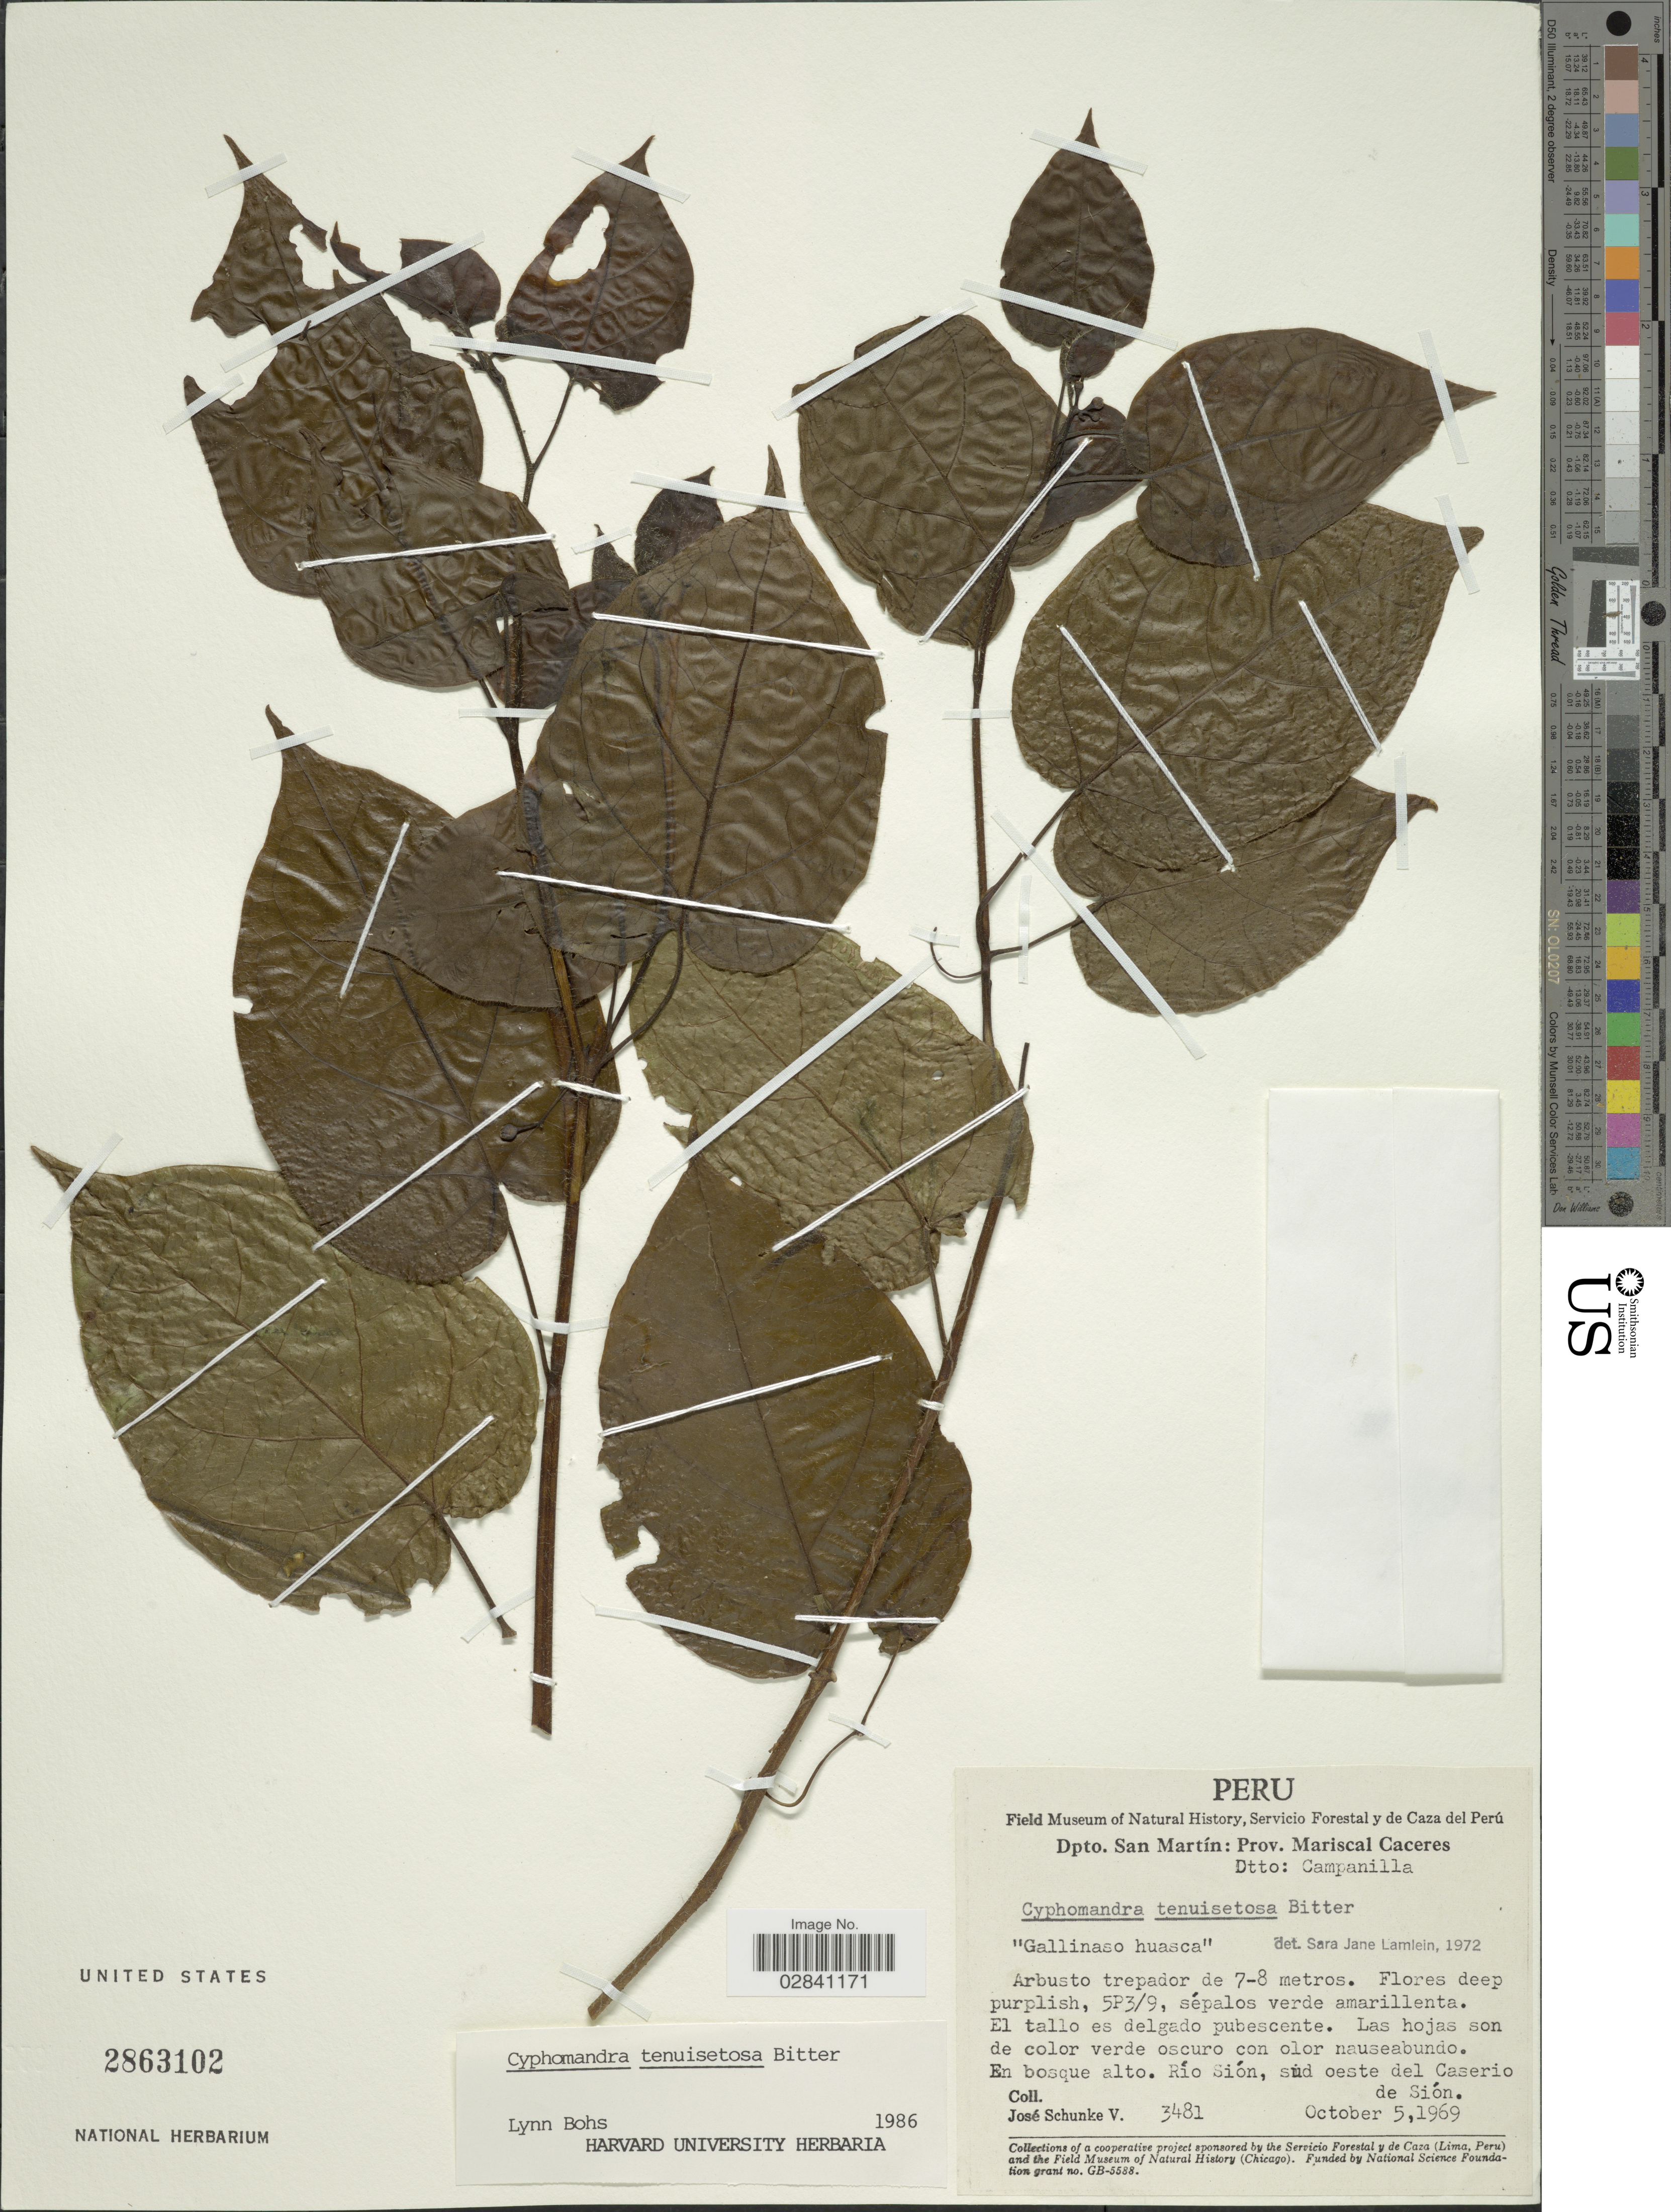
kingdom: Plantae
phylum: Tracheophyta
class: Magnoliopsida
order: Solanales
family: Solanaceae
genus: Cyphomandra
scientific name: Cyphomandra tenuisetosa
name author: Bitter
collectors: J. Schunke Vigo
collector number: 3481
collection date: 1969-10-05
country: Peru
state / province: San Martín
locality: Dpto. San Martín: Prov. Mariscal Caceres. Dtto: Campanilla. Río Sión, sud oeste del Caserio de Sión.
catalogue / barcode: US 2863102